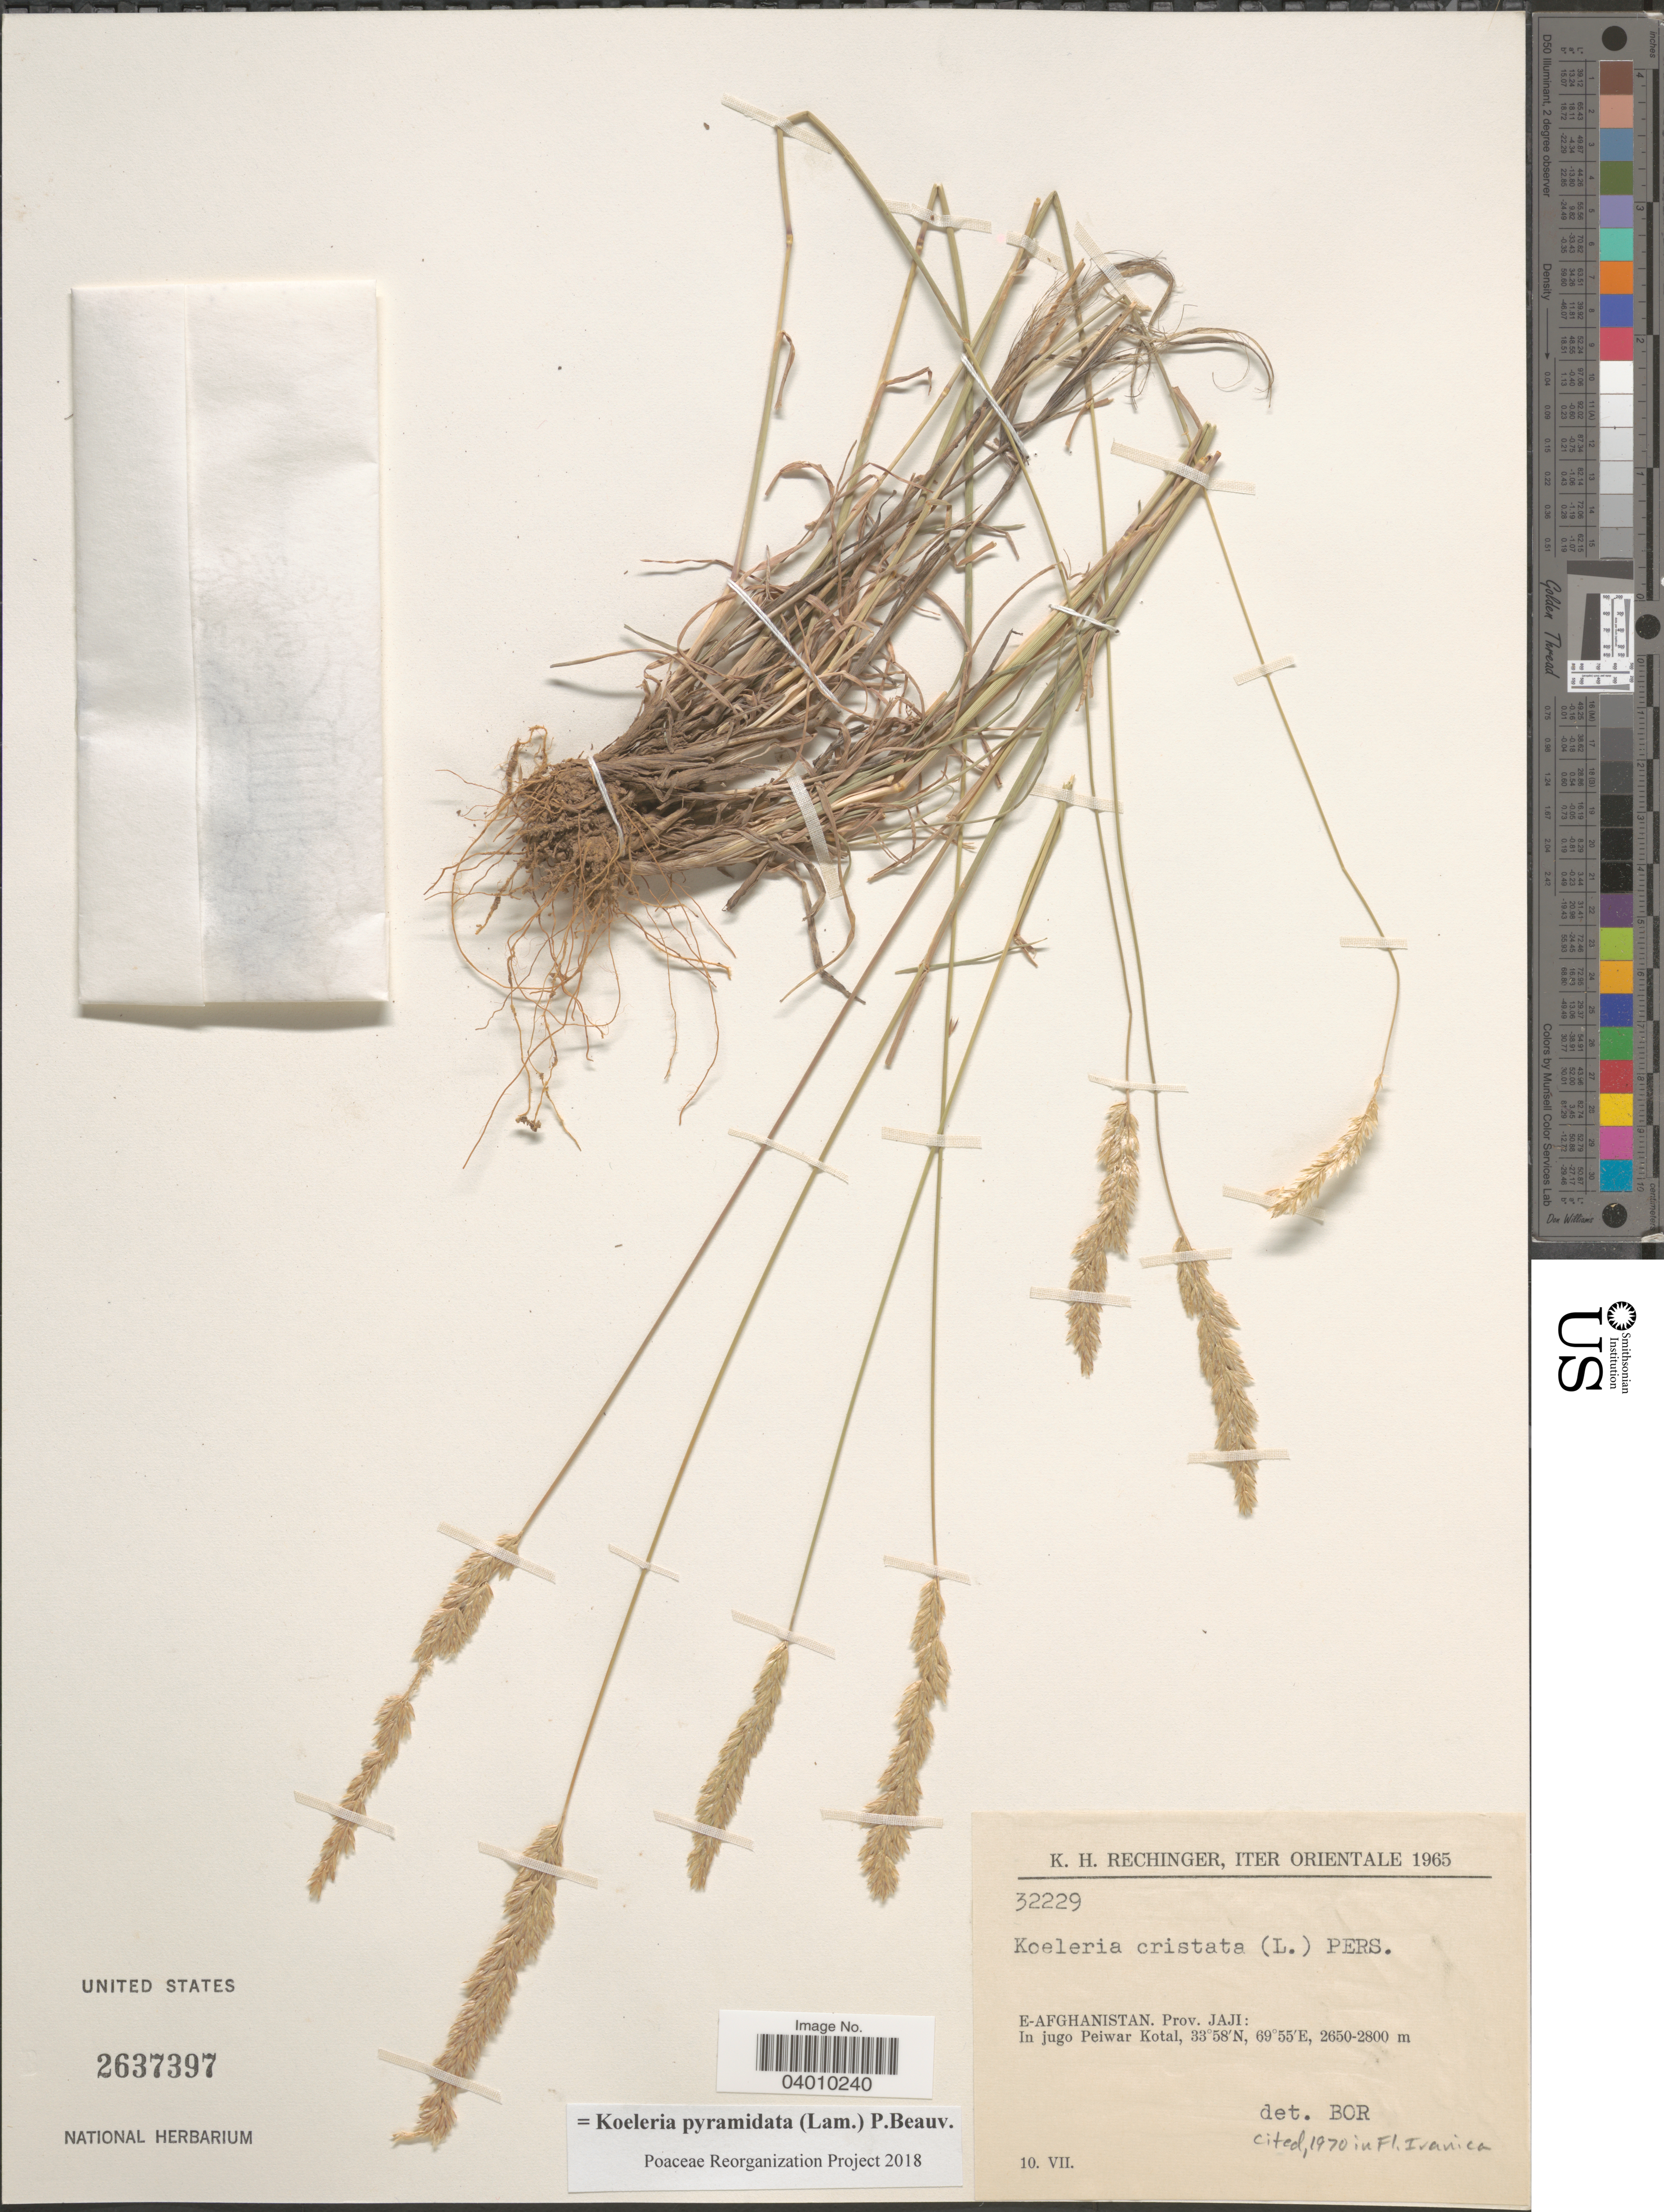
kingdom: Plantae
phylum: Tracheophyta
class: Liliopsida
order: Poales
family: Poaceae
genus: Koeleria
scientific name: Koeleria pyramidata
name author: (Lam.) P. Beauv.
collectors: K. H. Rechinger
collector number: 32229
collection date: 1965-07-10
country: Afghanistan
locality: Iter Orientale. E-Afghanistan, Prov. Jaji: In jugo Peiwar Kotal.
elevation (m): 2650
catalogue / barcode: US 2637397